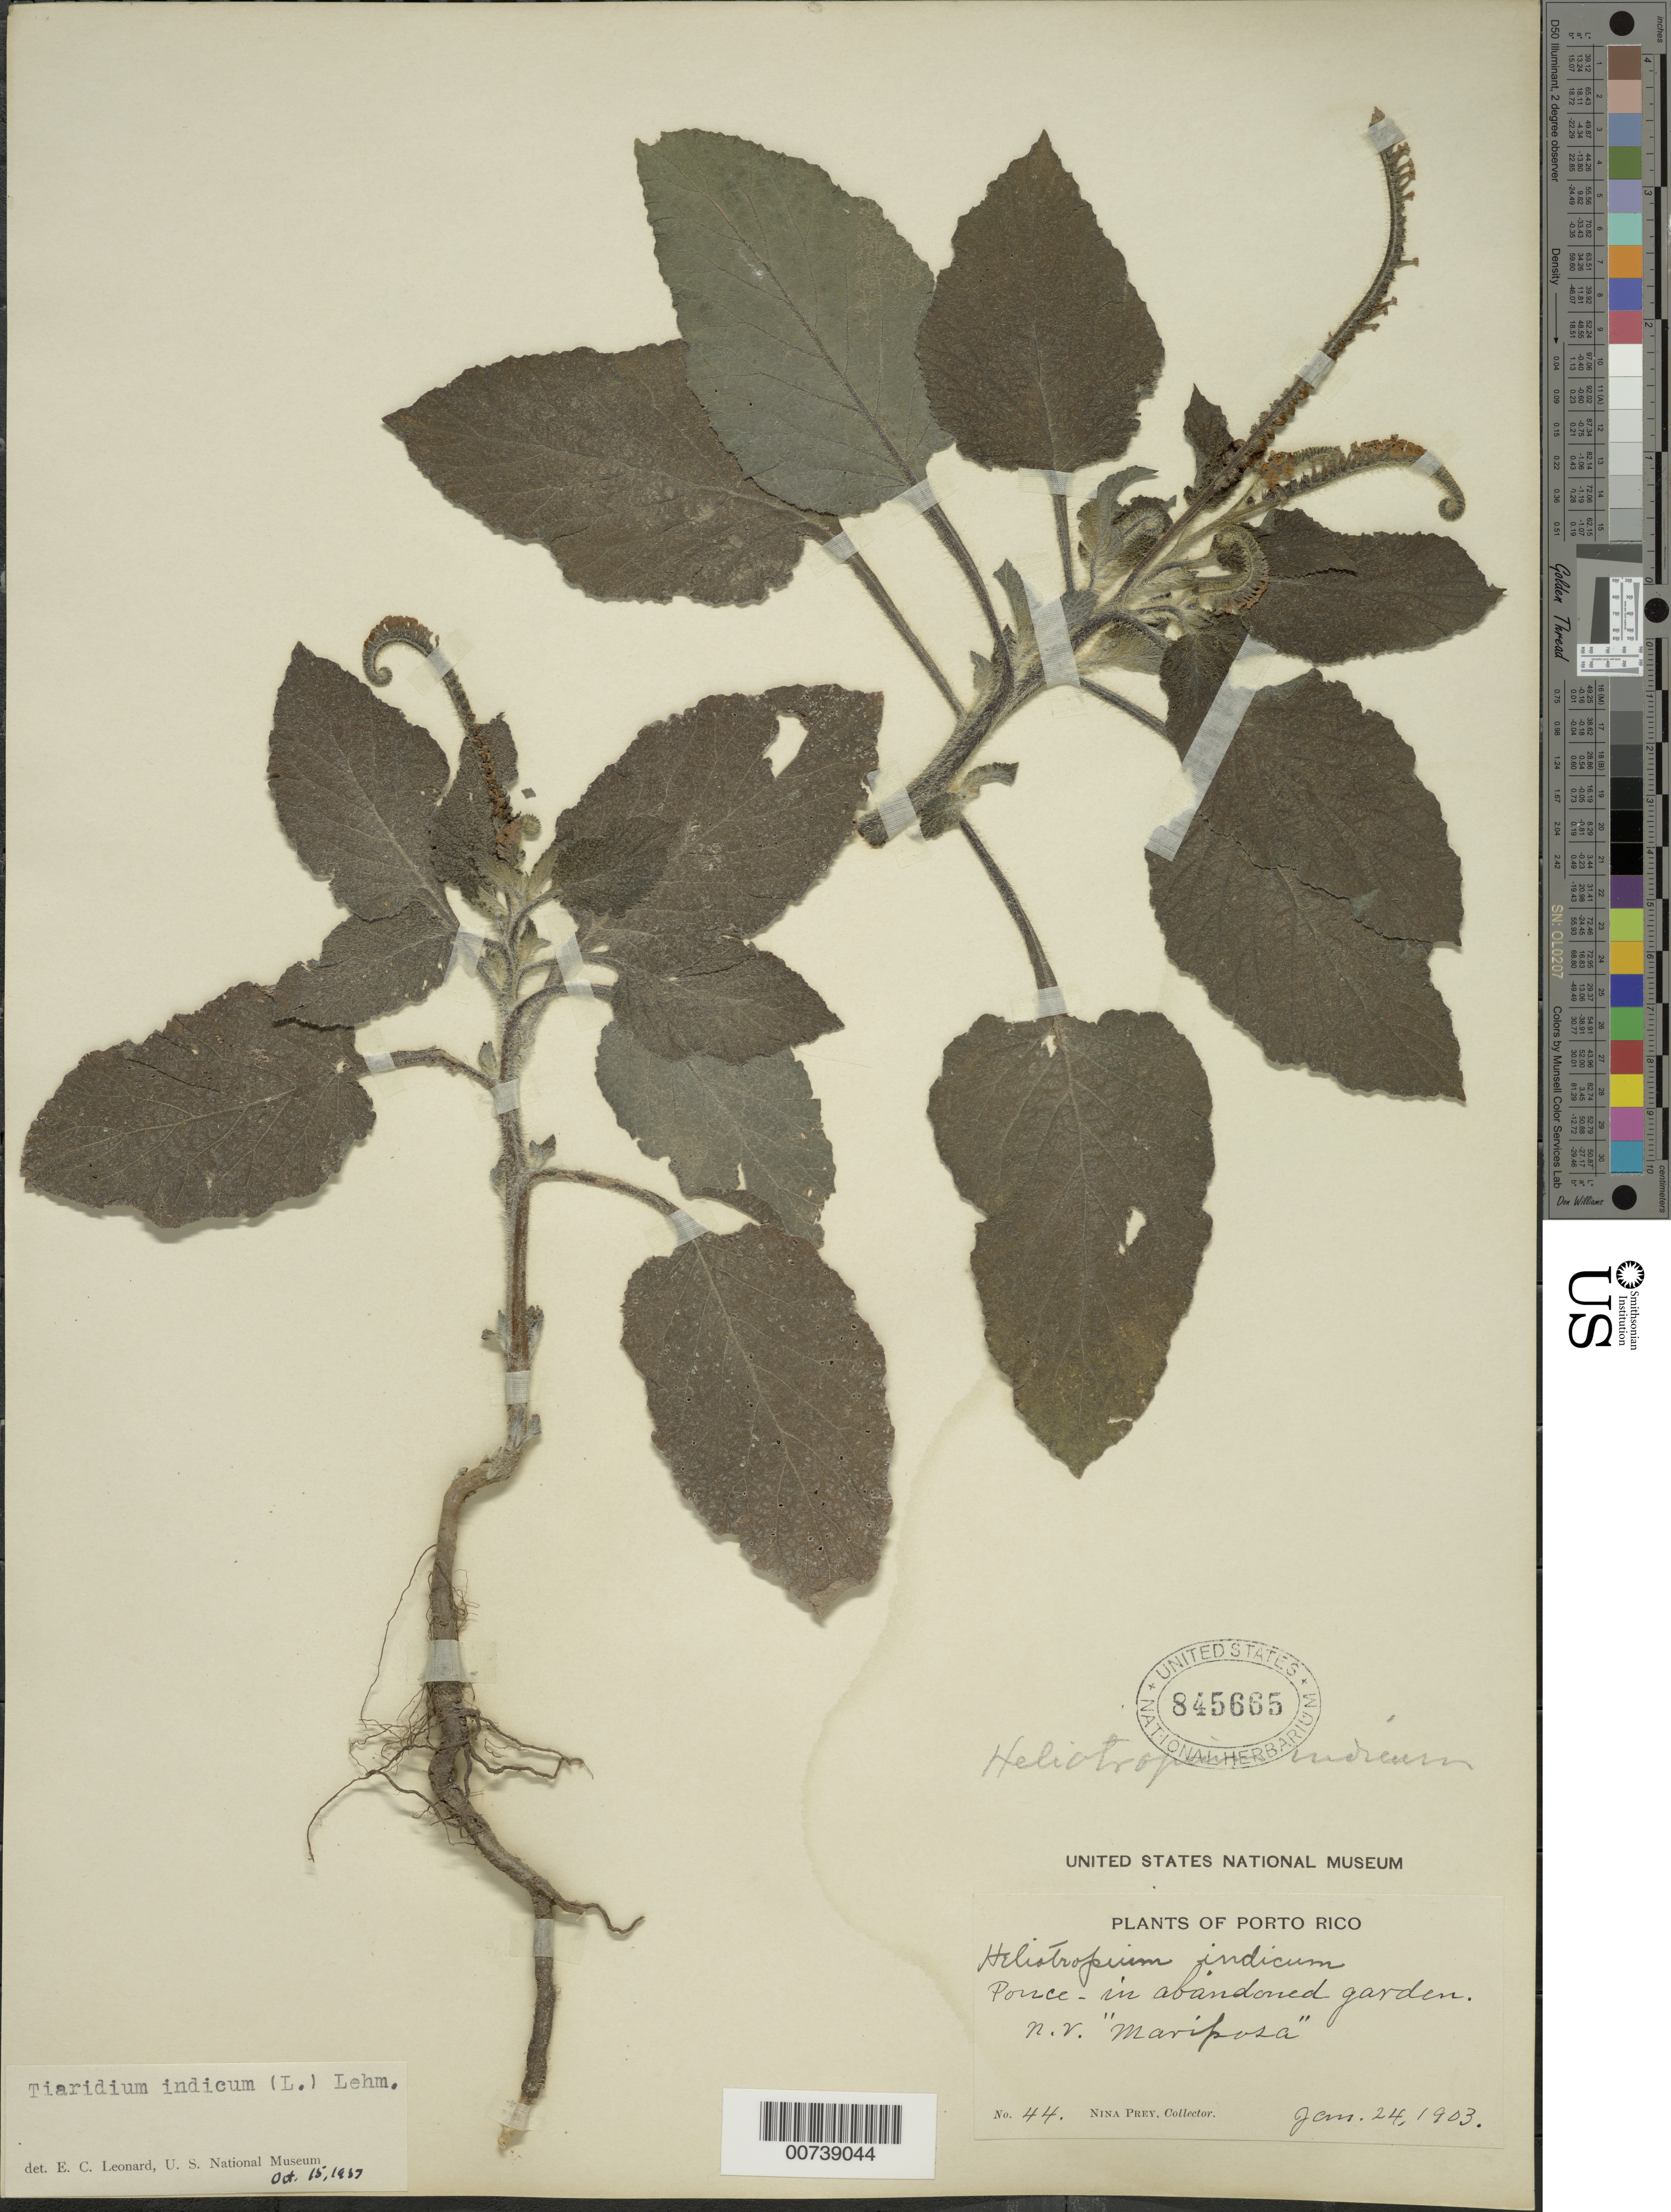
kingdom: Plantae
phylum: Tracheophyta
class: Magnoliopsida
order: Boraginales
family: Heliotropiaceae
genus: Heliotropium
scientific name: Heliotropium indicum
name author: L.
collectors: N. Prey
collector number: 44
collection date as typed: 24 Jan 1903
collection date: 1903-01-24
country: Puerto Rico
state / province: Ponce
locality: Ponce, in abandoned garden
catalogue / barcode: US 845665